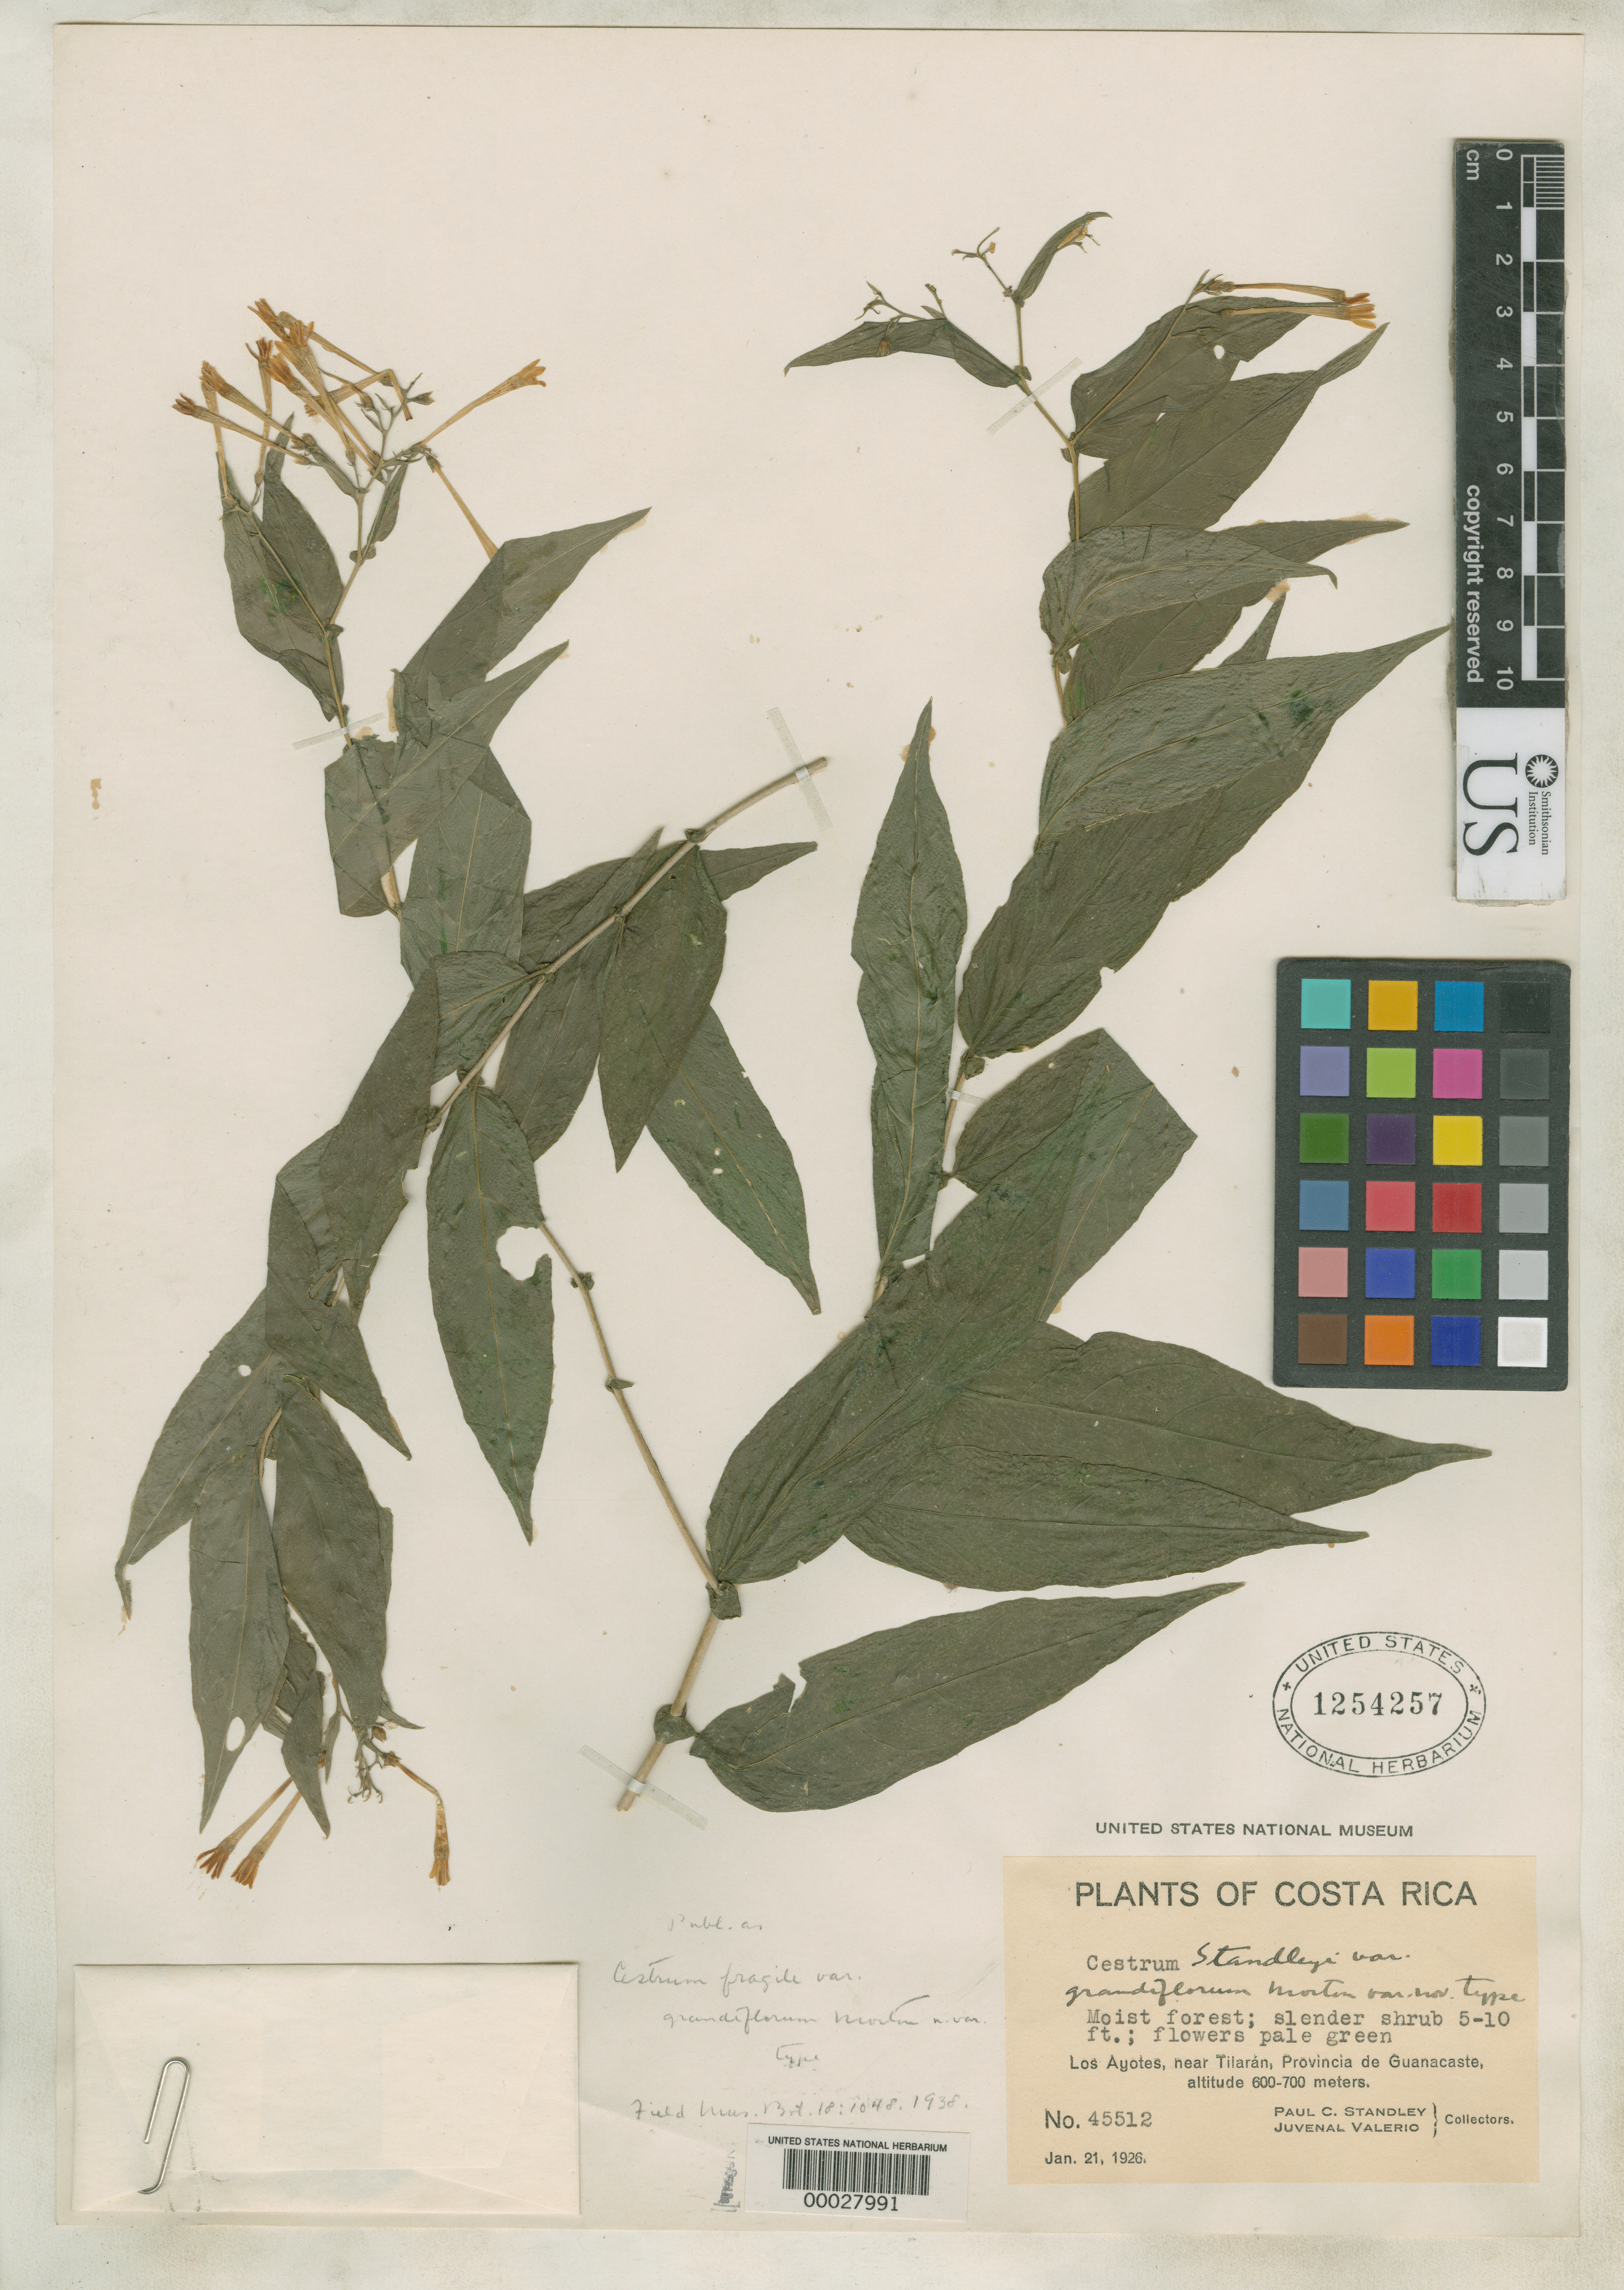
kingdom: Plantae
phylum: Tracheophyta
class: Magnoliopsida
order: Solanales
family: Solanaceae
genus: Cestrum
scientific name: Cestrum fragile var. grandiflorum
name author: C.V. Morton ex Standl.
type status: Holotype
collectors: P. C. Standley & J. Valerio R.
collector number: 45512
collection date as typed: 21 Jan 1926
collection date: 1926-01-21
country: Costa Rica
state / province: Guanacaste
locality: Las Ayotes, near Tilarán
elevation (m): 600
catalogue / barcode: US 1254257